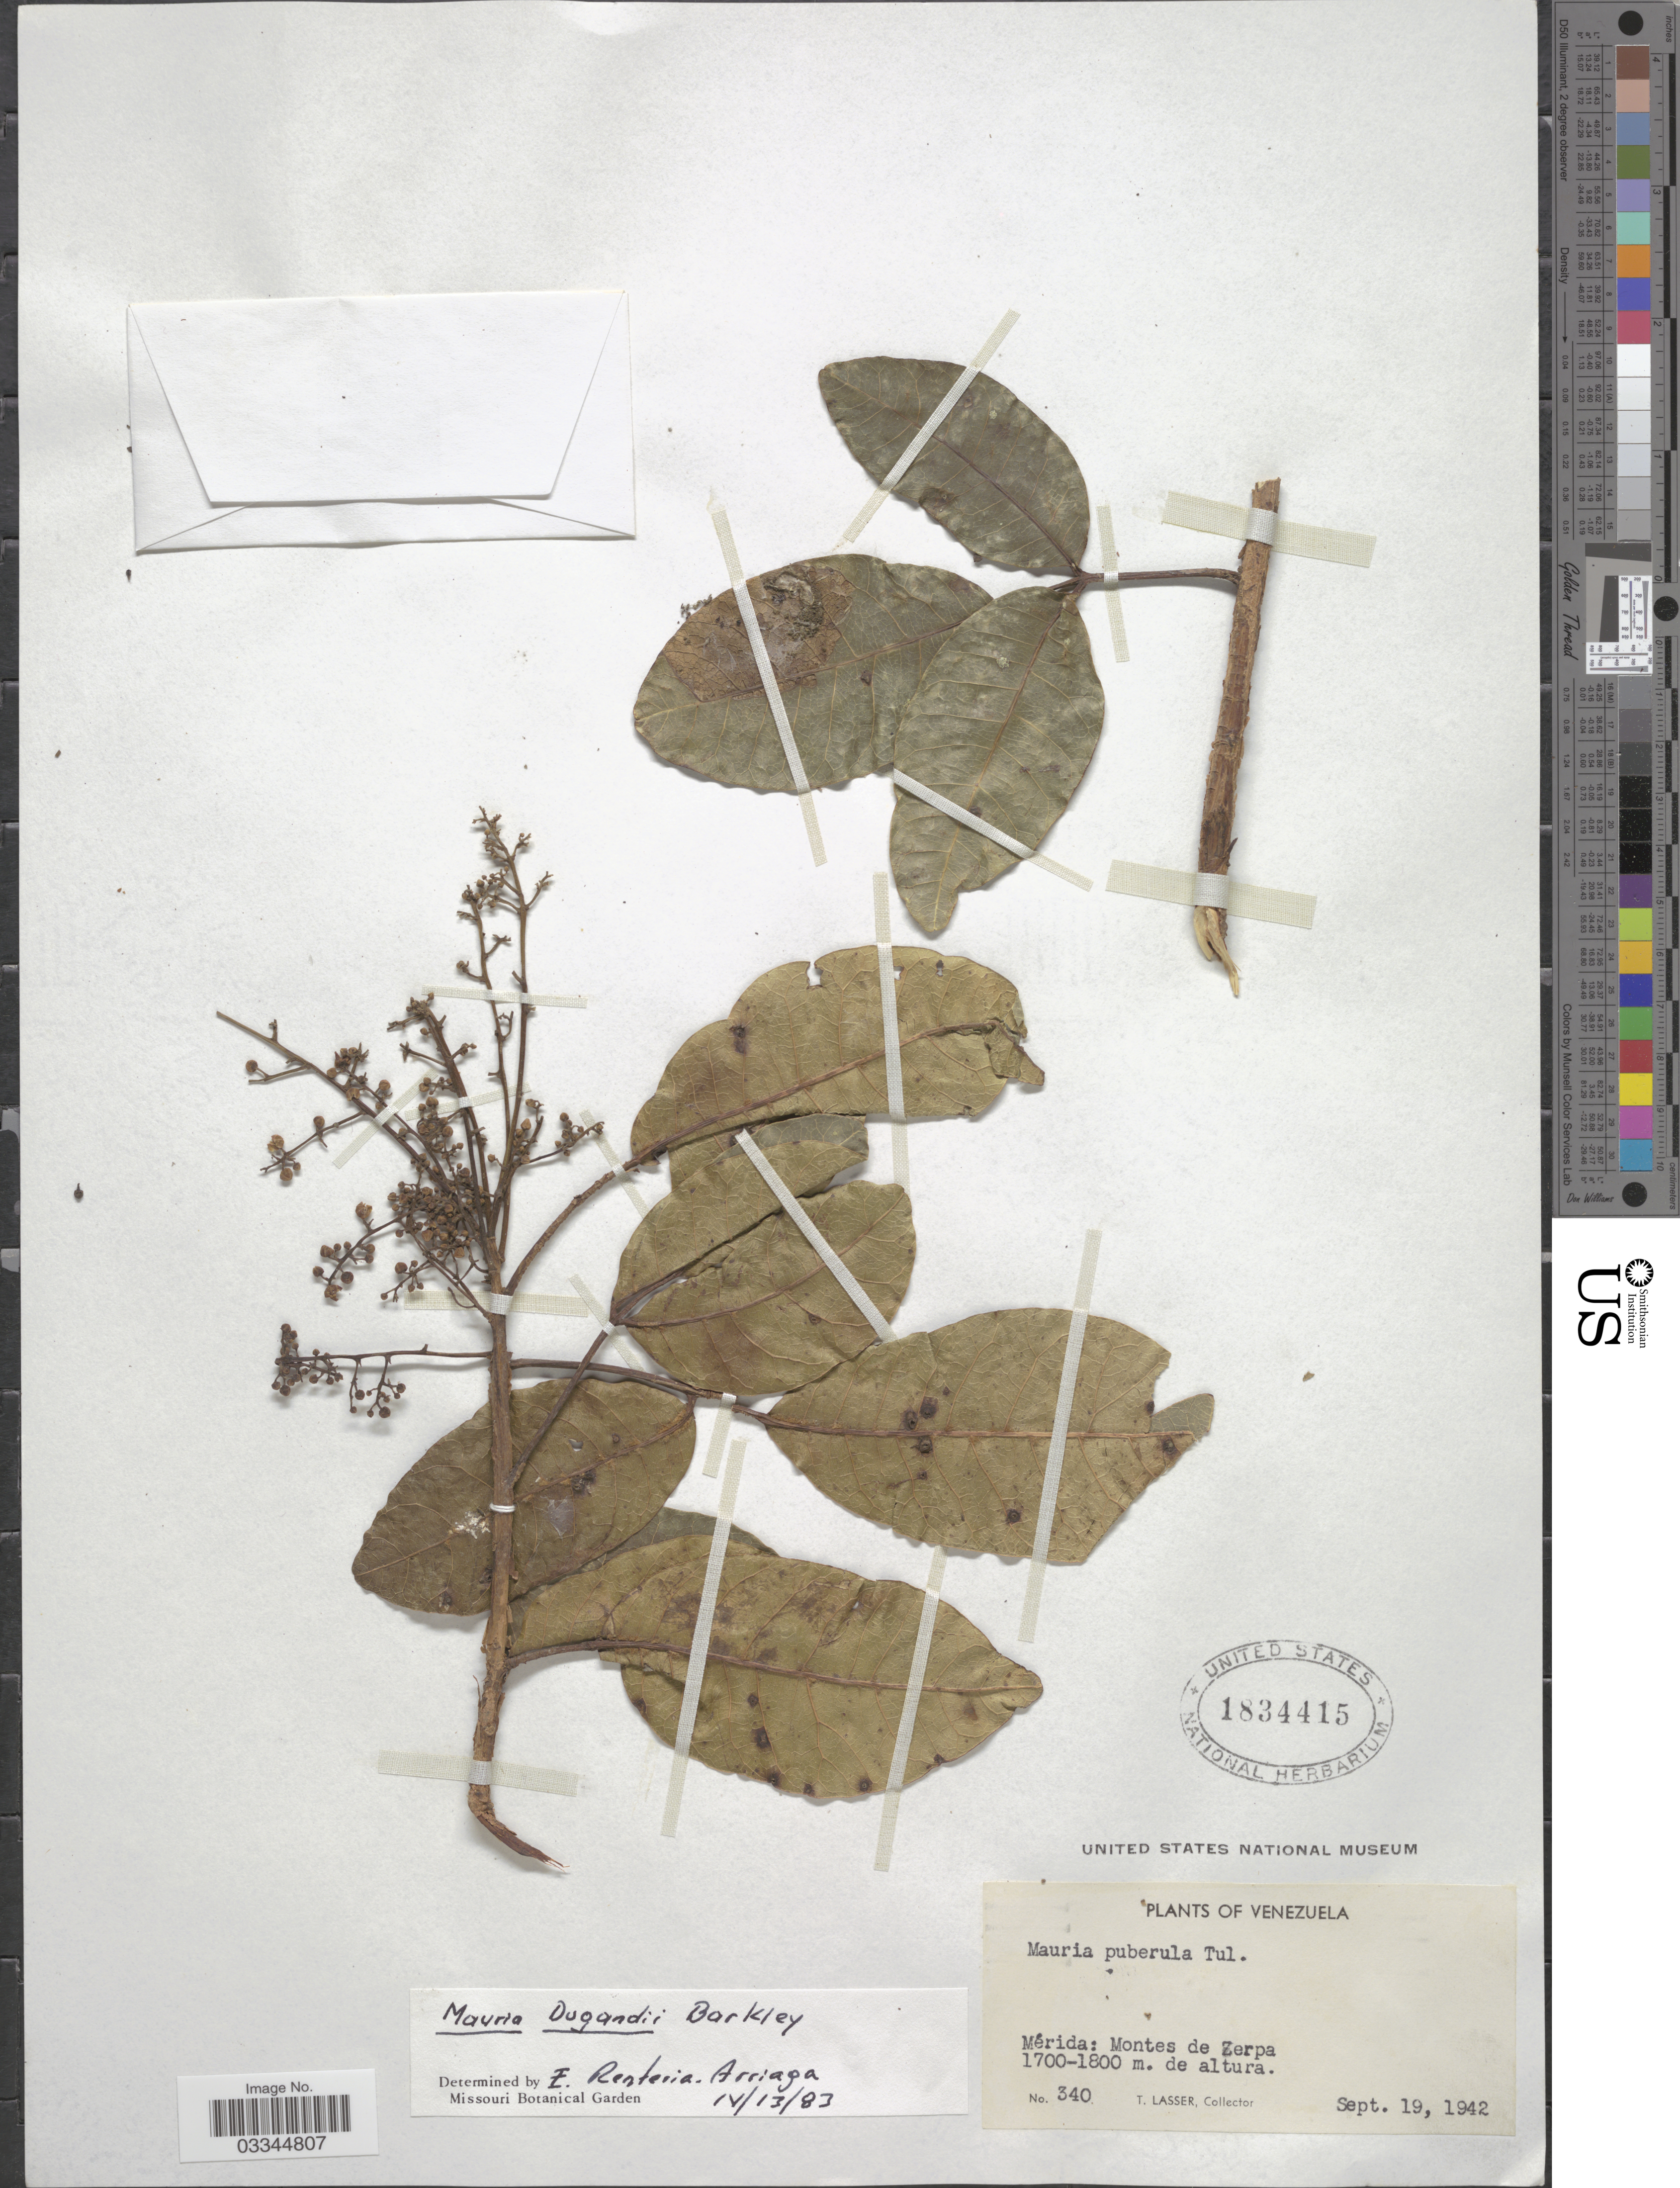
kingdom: Plantae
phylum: Tracheophyta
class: Magnoliopsida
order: Sapindales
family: Anacardiaceae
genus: Mauria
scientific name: Mauria dugandii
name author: F.A. Barkley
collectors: T. Lasser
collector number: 340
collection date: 1942-09-19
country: Venezuela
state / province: Mérida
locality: Mérida: Montes de Zerpa.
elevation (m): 1700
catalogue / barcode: US 1834415